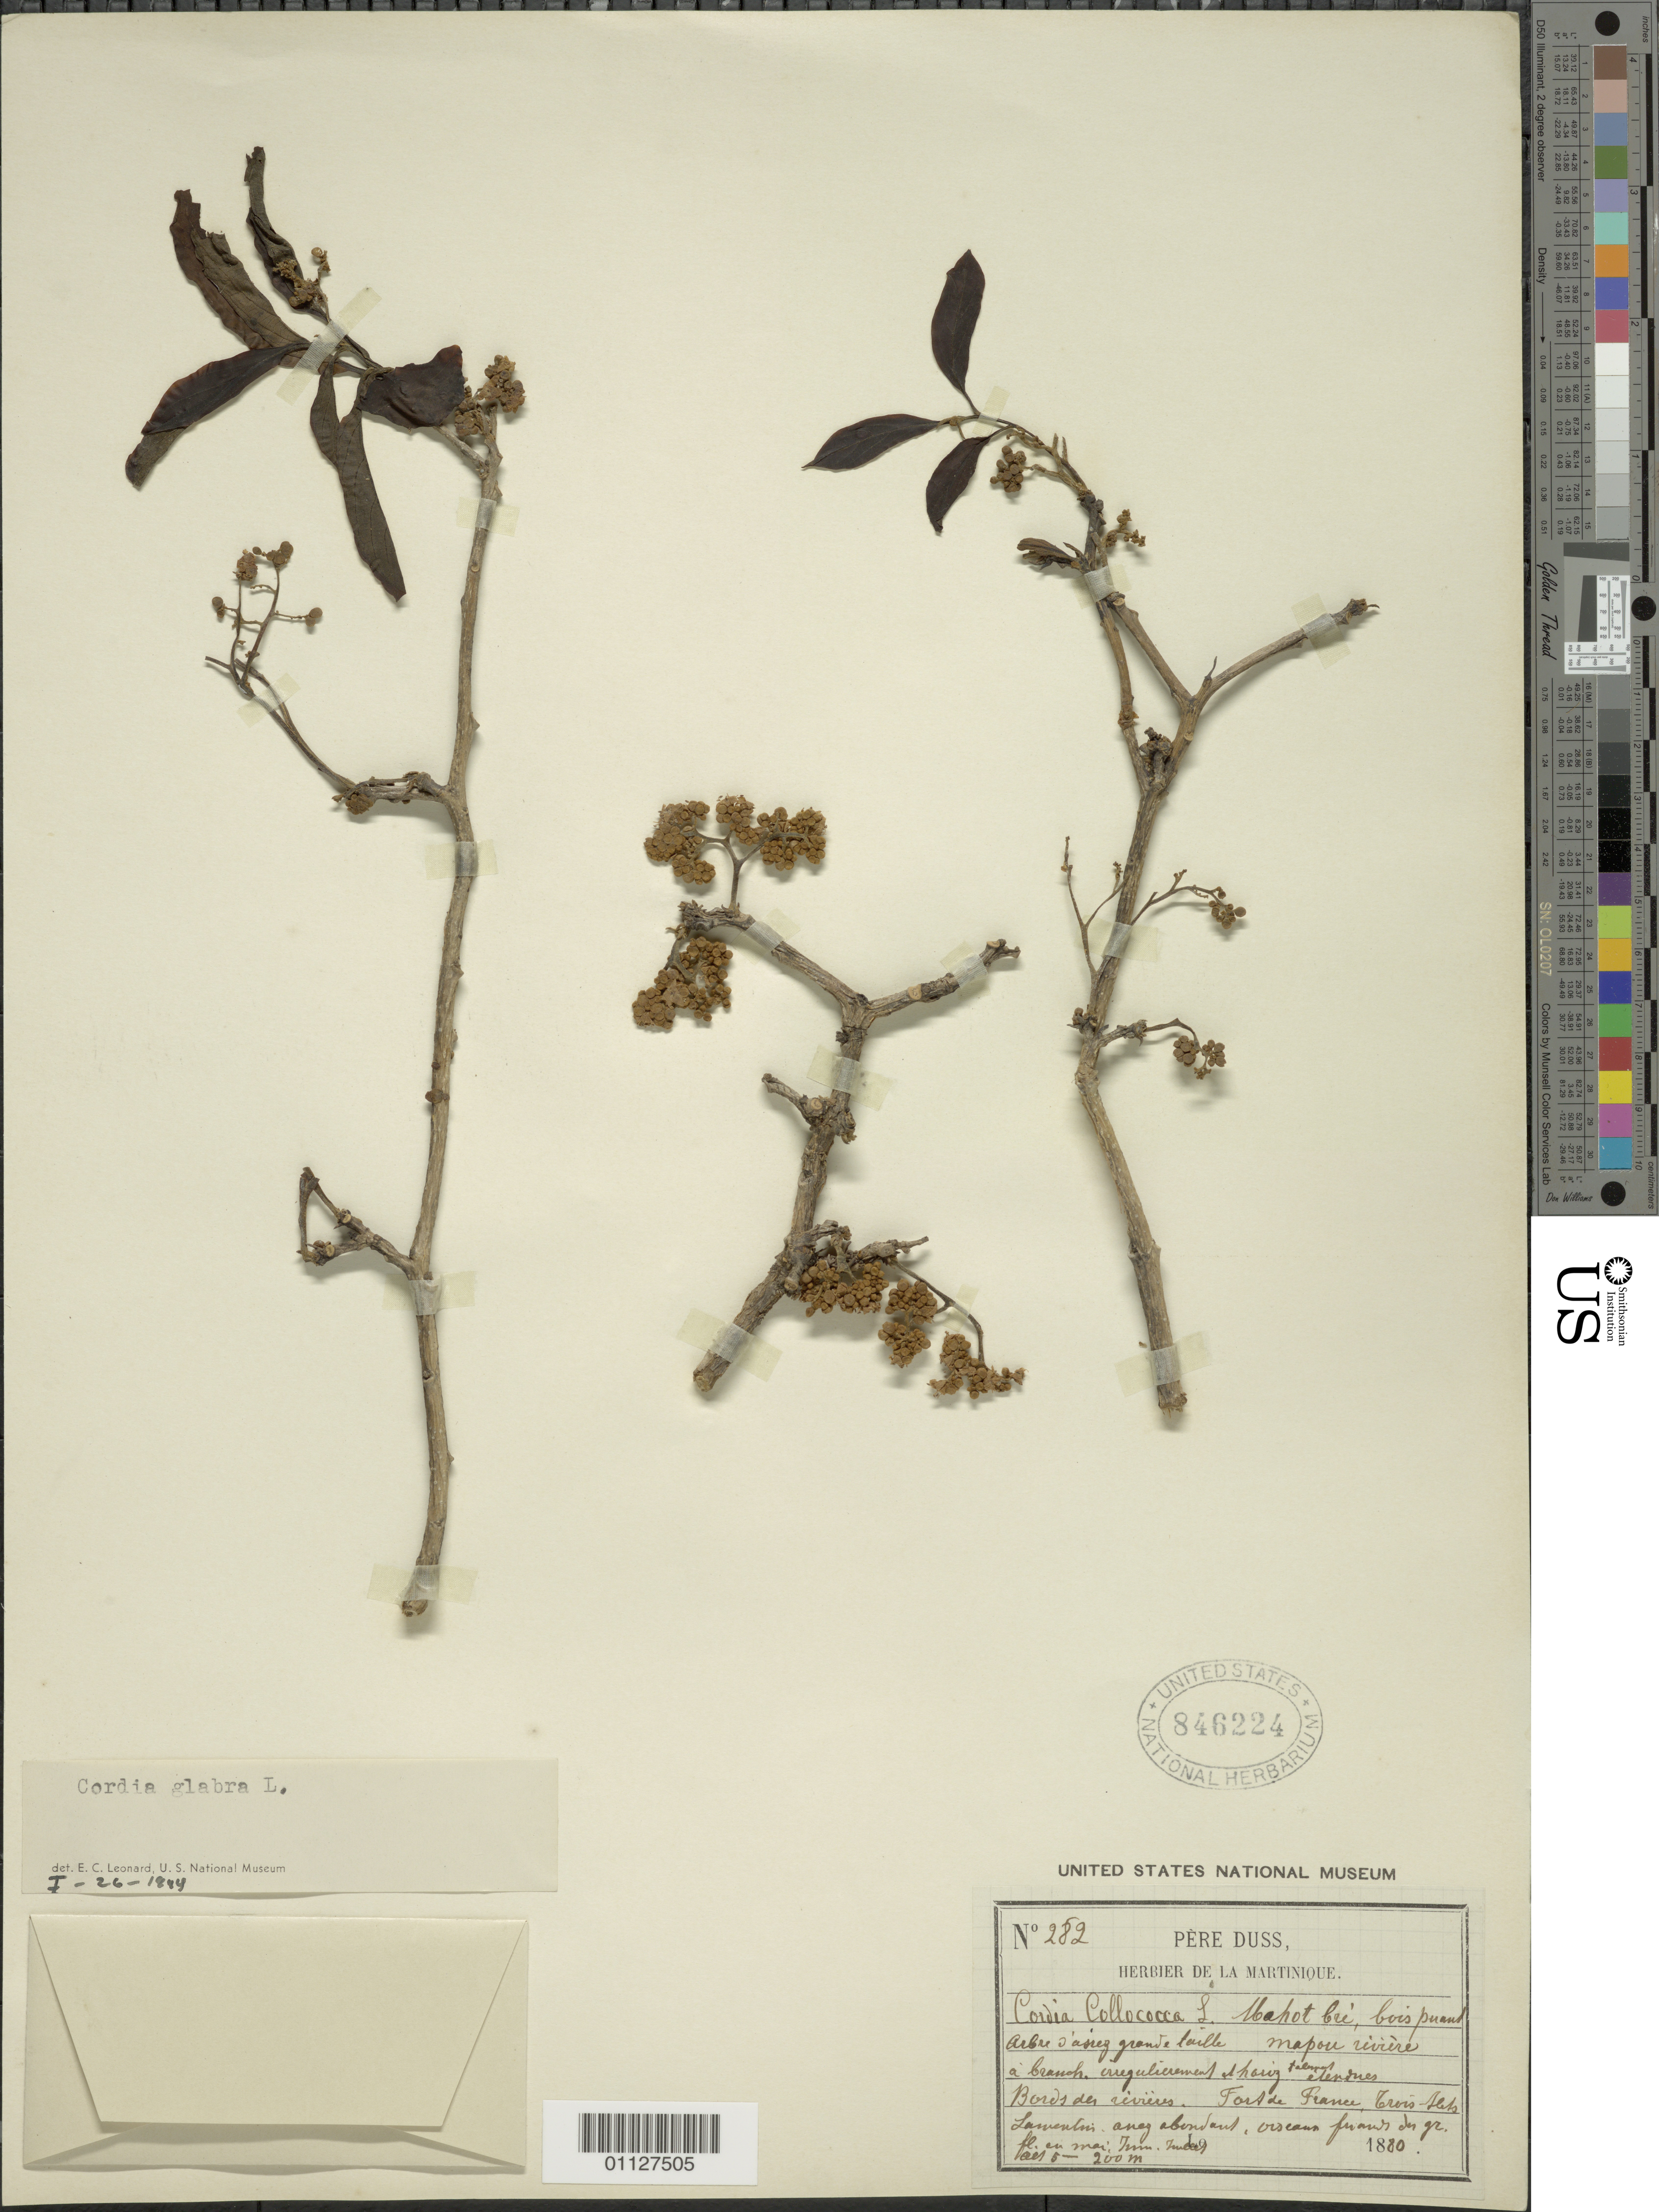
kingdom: Plantae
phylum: Tracheophyta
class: Magnoliopsida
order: Boraginales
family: Cordiaceae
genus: Cordia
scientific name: Cordia collococca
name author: L.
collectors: Père Duss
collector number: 282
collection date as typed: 1880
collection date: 1880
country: Martinique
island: Martinique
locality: Bords des rivieres. Fort de France, Trois Ilets. Lamentin.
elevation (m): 5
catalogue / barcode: US 846224